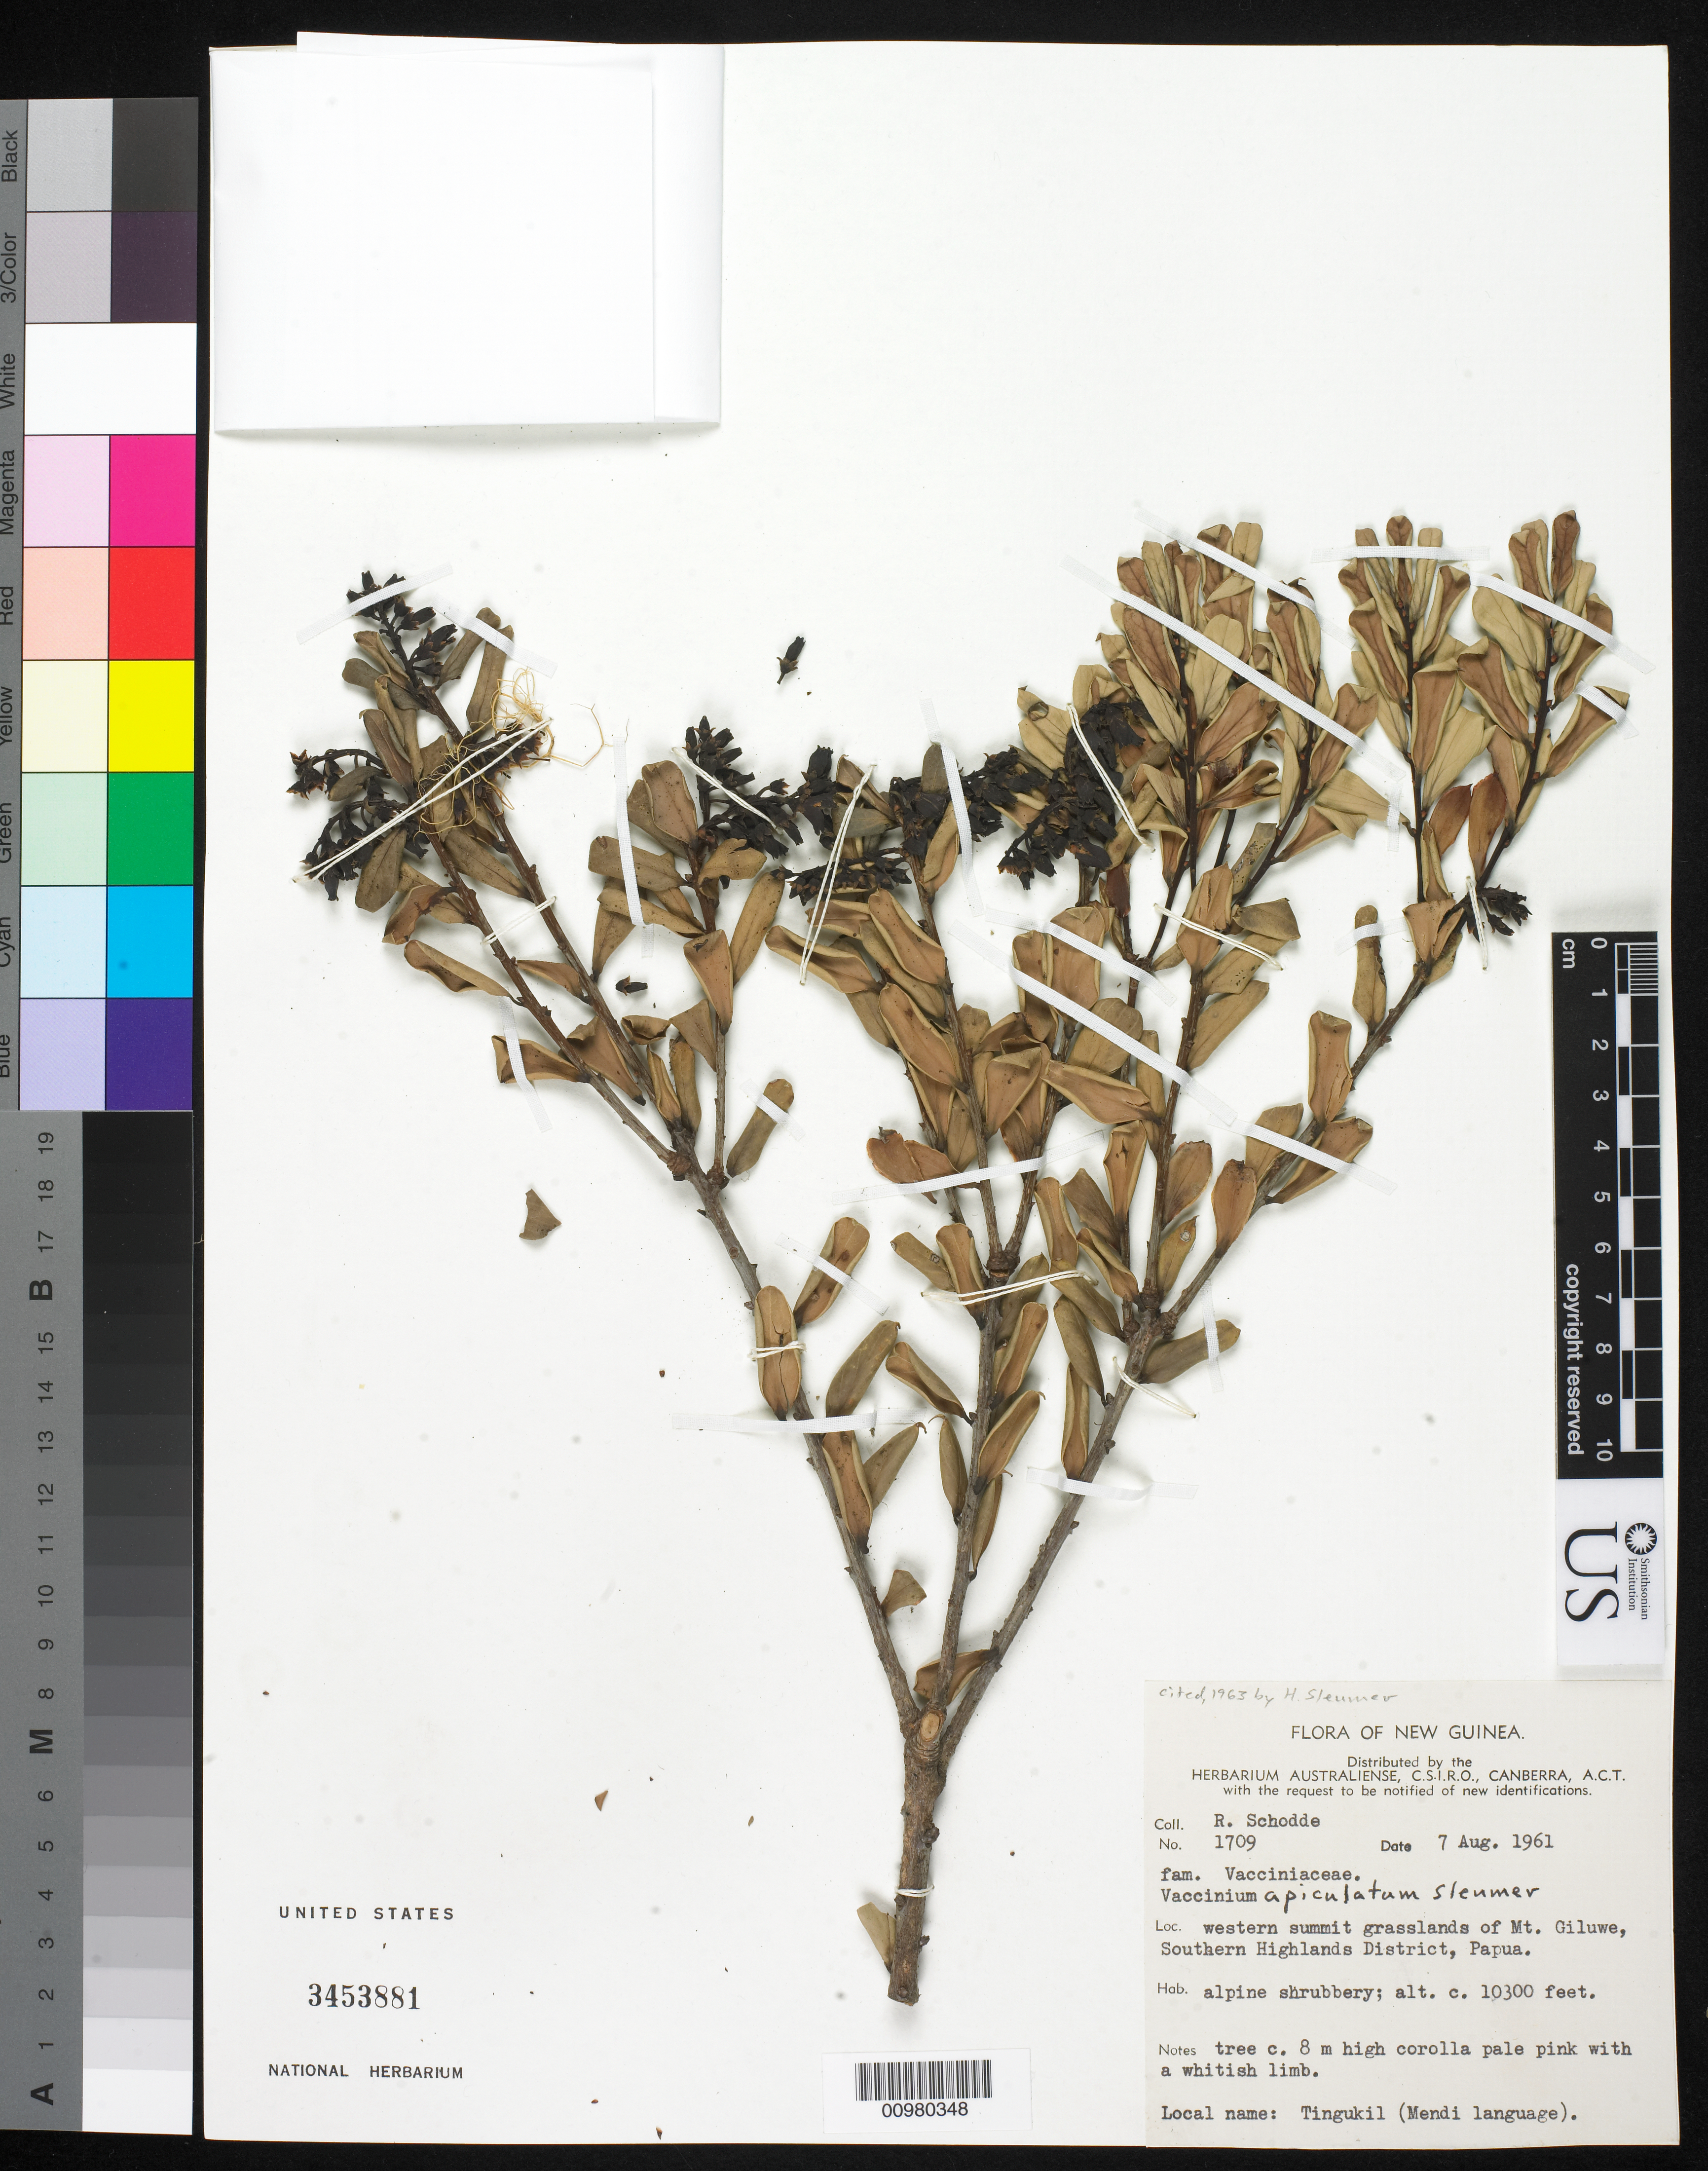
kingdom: Plantae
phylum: Tracheophyta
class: Magnoliopsida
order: Ericales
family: Ericaceae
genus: Vaccinium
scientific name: Vaccinium apiculatum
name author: Sleumer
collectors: R. Schodde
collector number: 1709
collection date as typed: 07 Aug 1961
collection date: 1961-08-07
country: Papua New Guinea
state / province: Southern Highlands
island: New Guinea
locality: Western summit grasslands of Mt. Giluwe.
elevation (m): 3139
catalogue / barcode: US 3453881